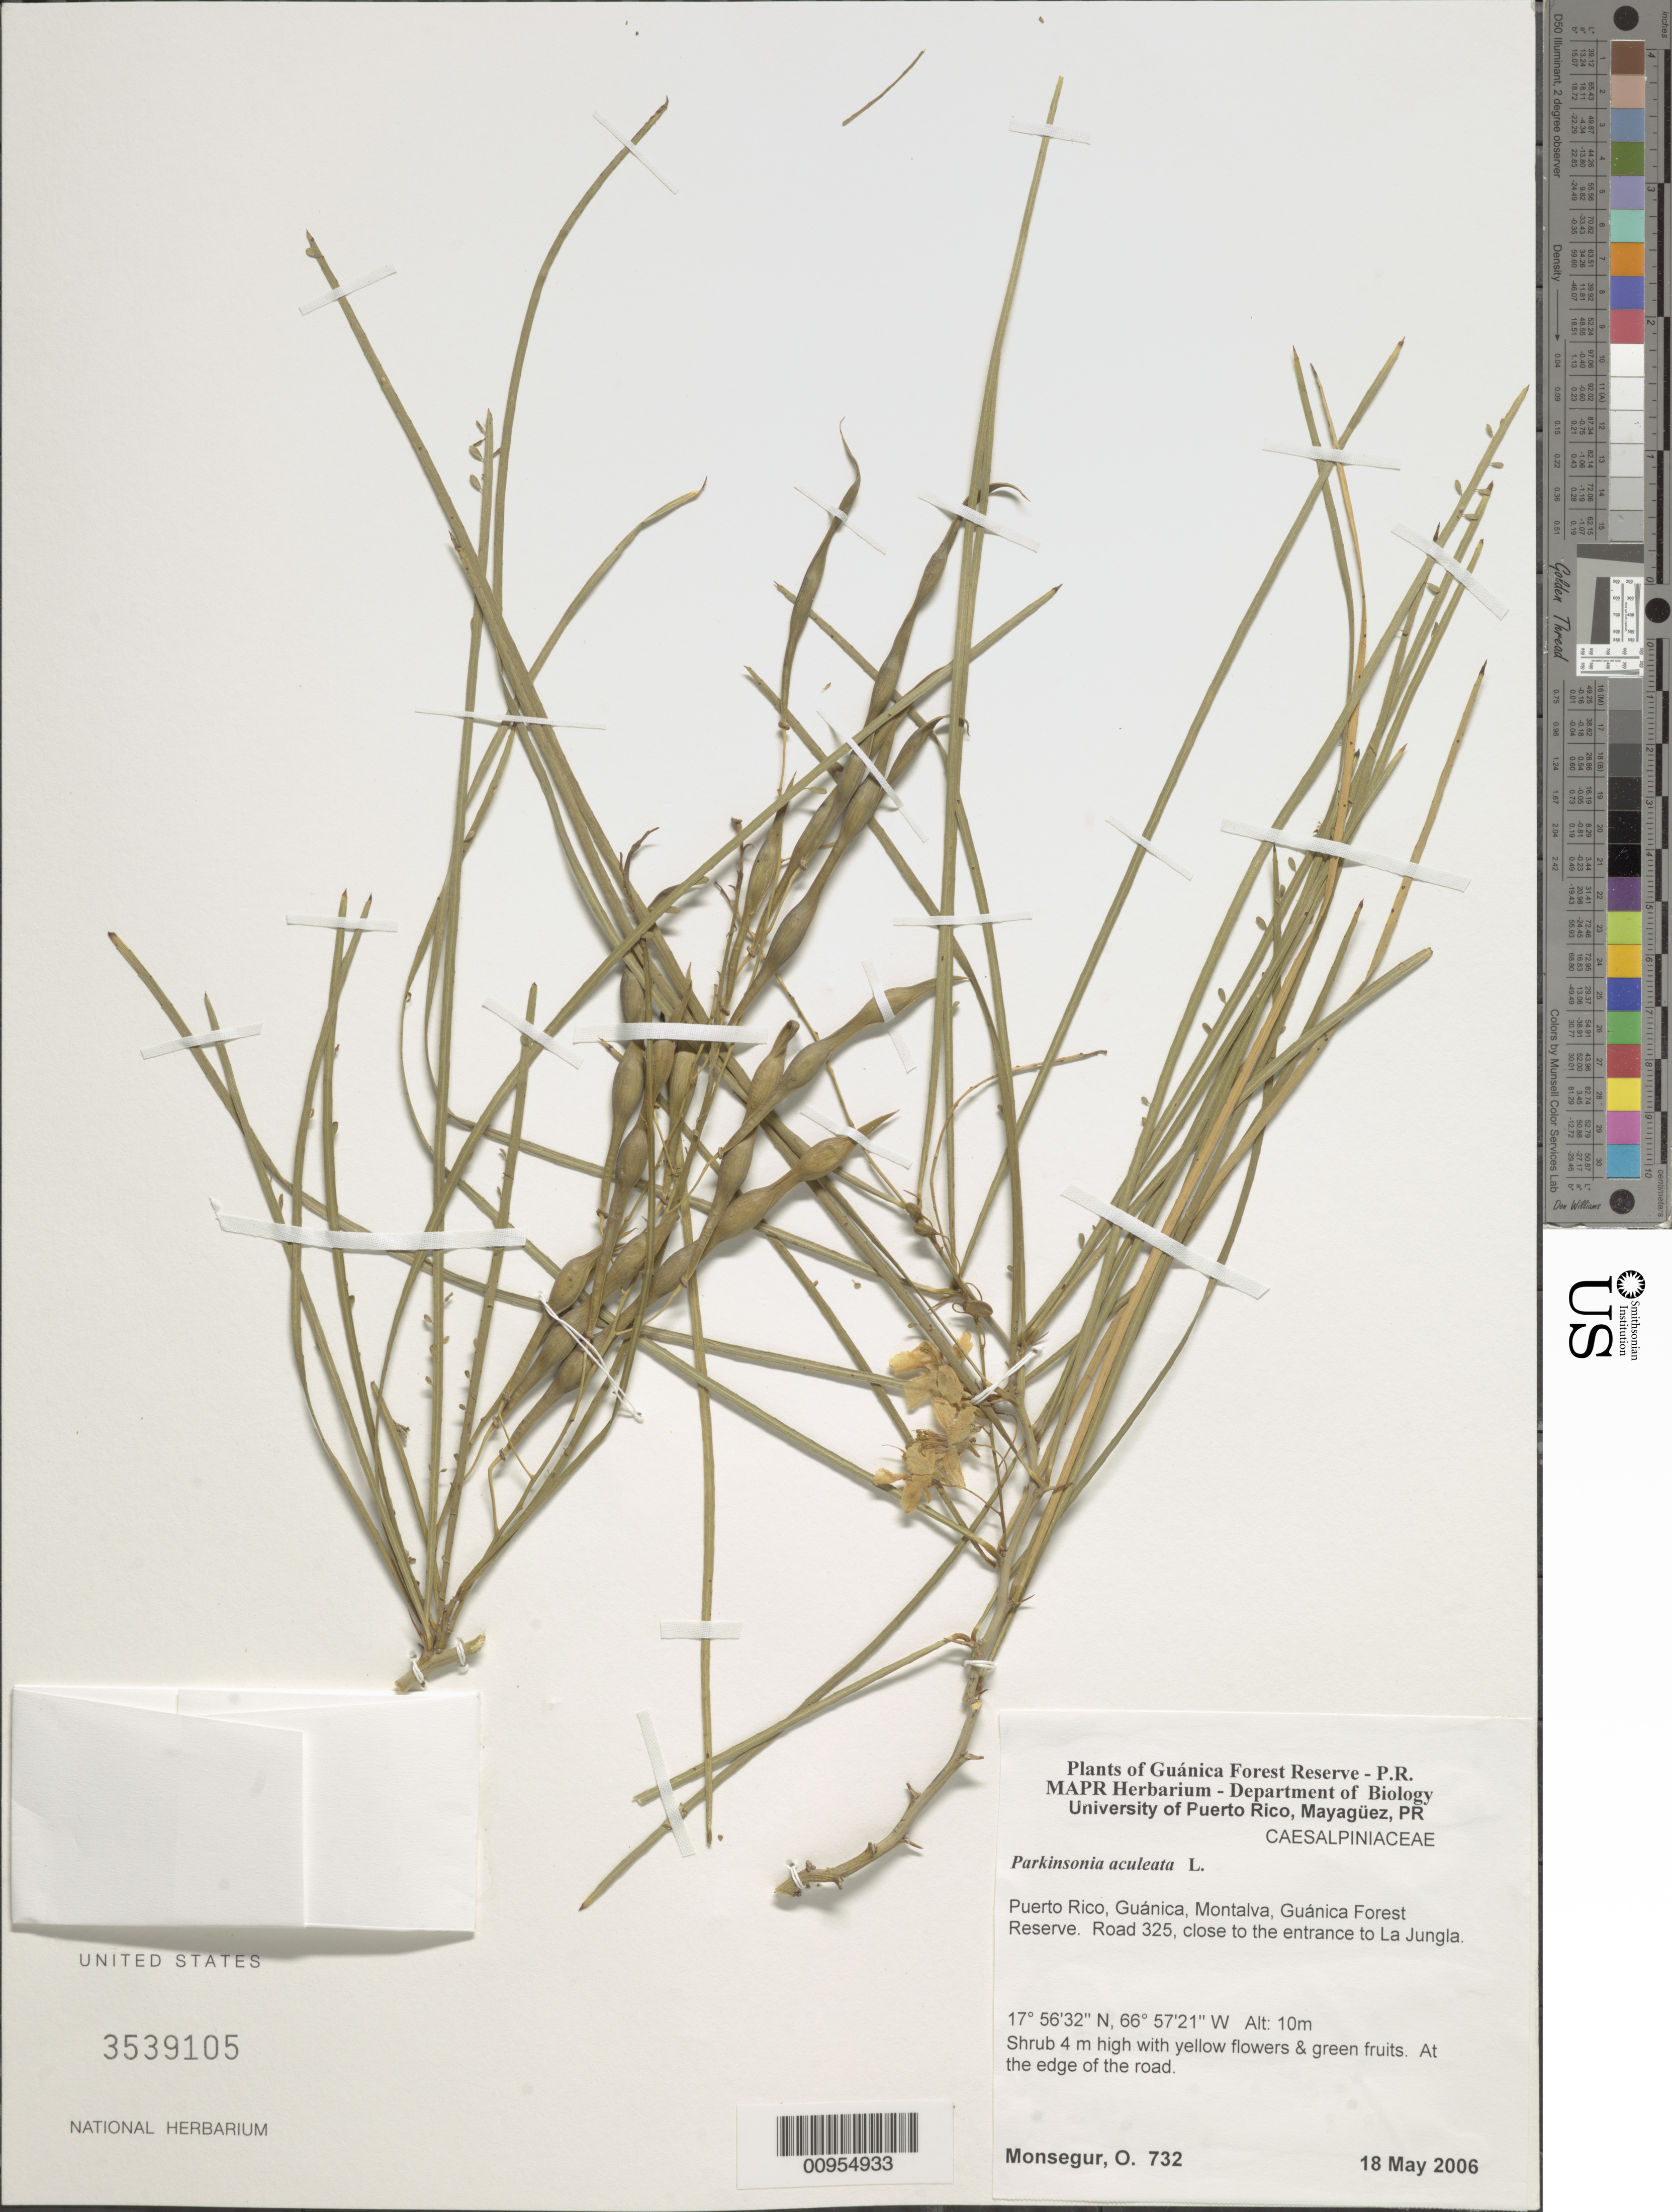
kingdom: Plantae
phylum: Tracheophyta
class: Magnoliopsida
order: Fabales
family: Fabaceae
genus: Parkinsonia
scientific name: Parkinsonia aculeata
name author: L.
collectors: O. Monsegur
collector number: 732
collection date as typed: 18 May 2006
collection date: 2006-05-18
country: Puerto Rico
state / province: Guánica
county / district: Montalva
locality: Guánica Forest Reserve. Road 325, close to the entrance to La Jungla.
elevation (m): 10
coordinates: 17.56324, 66.57207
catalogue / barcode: US 3539105